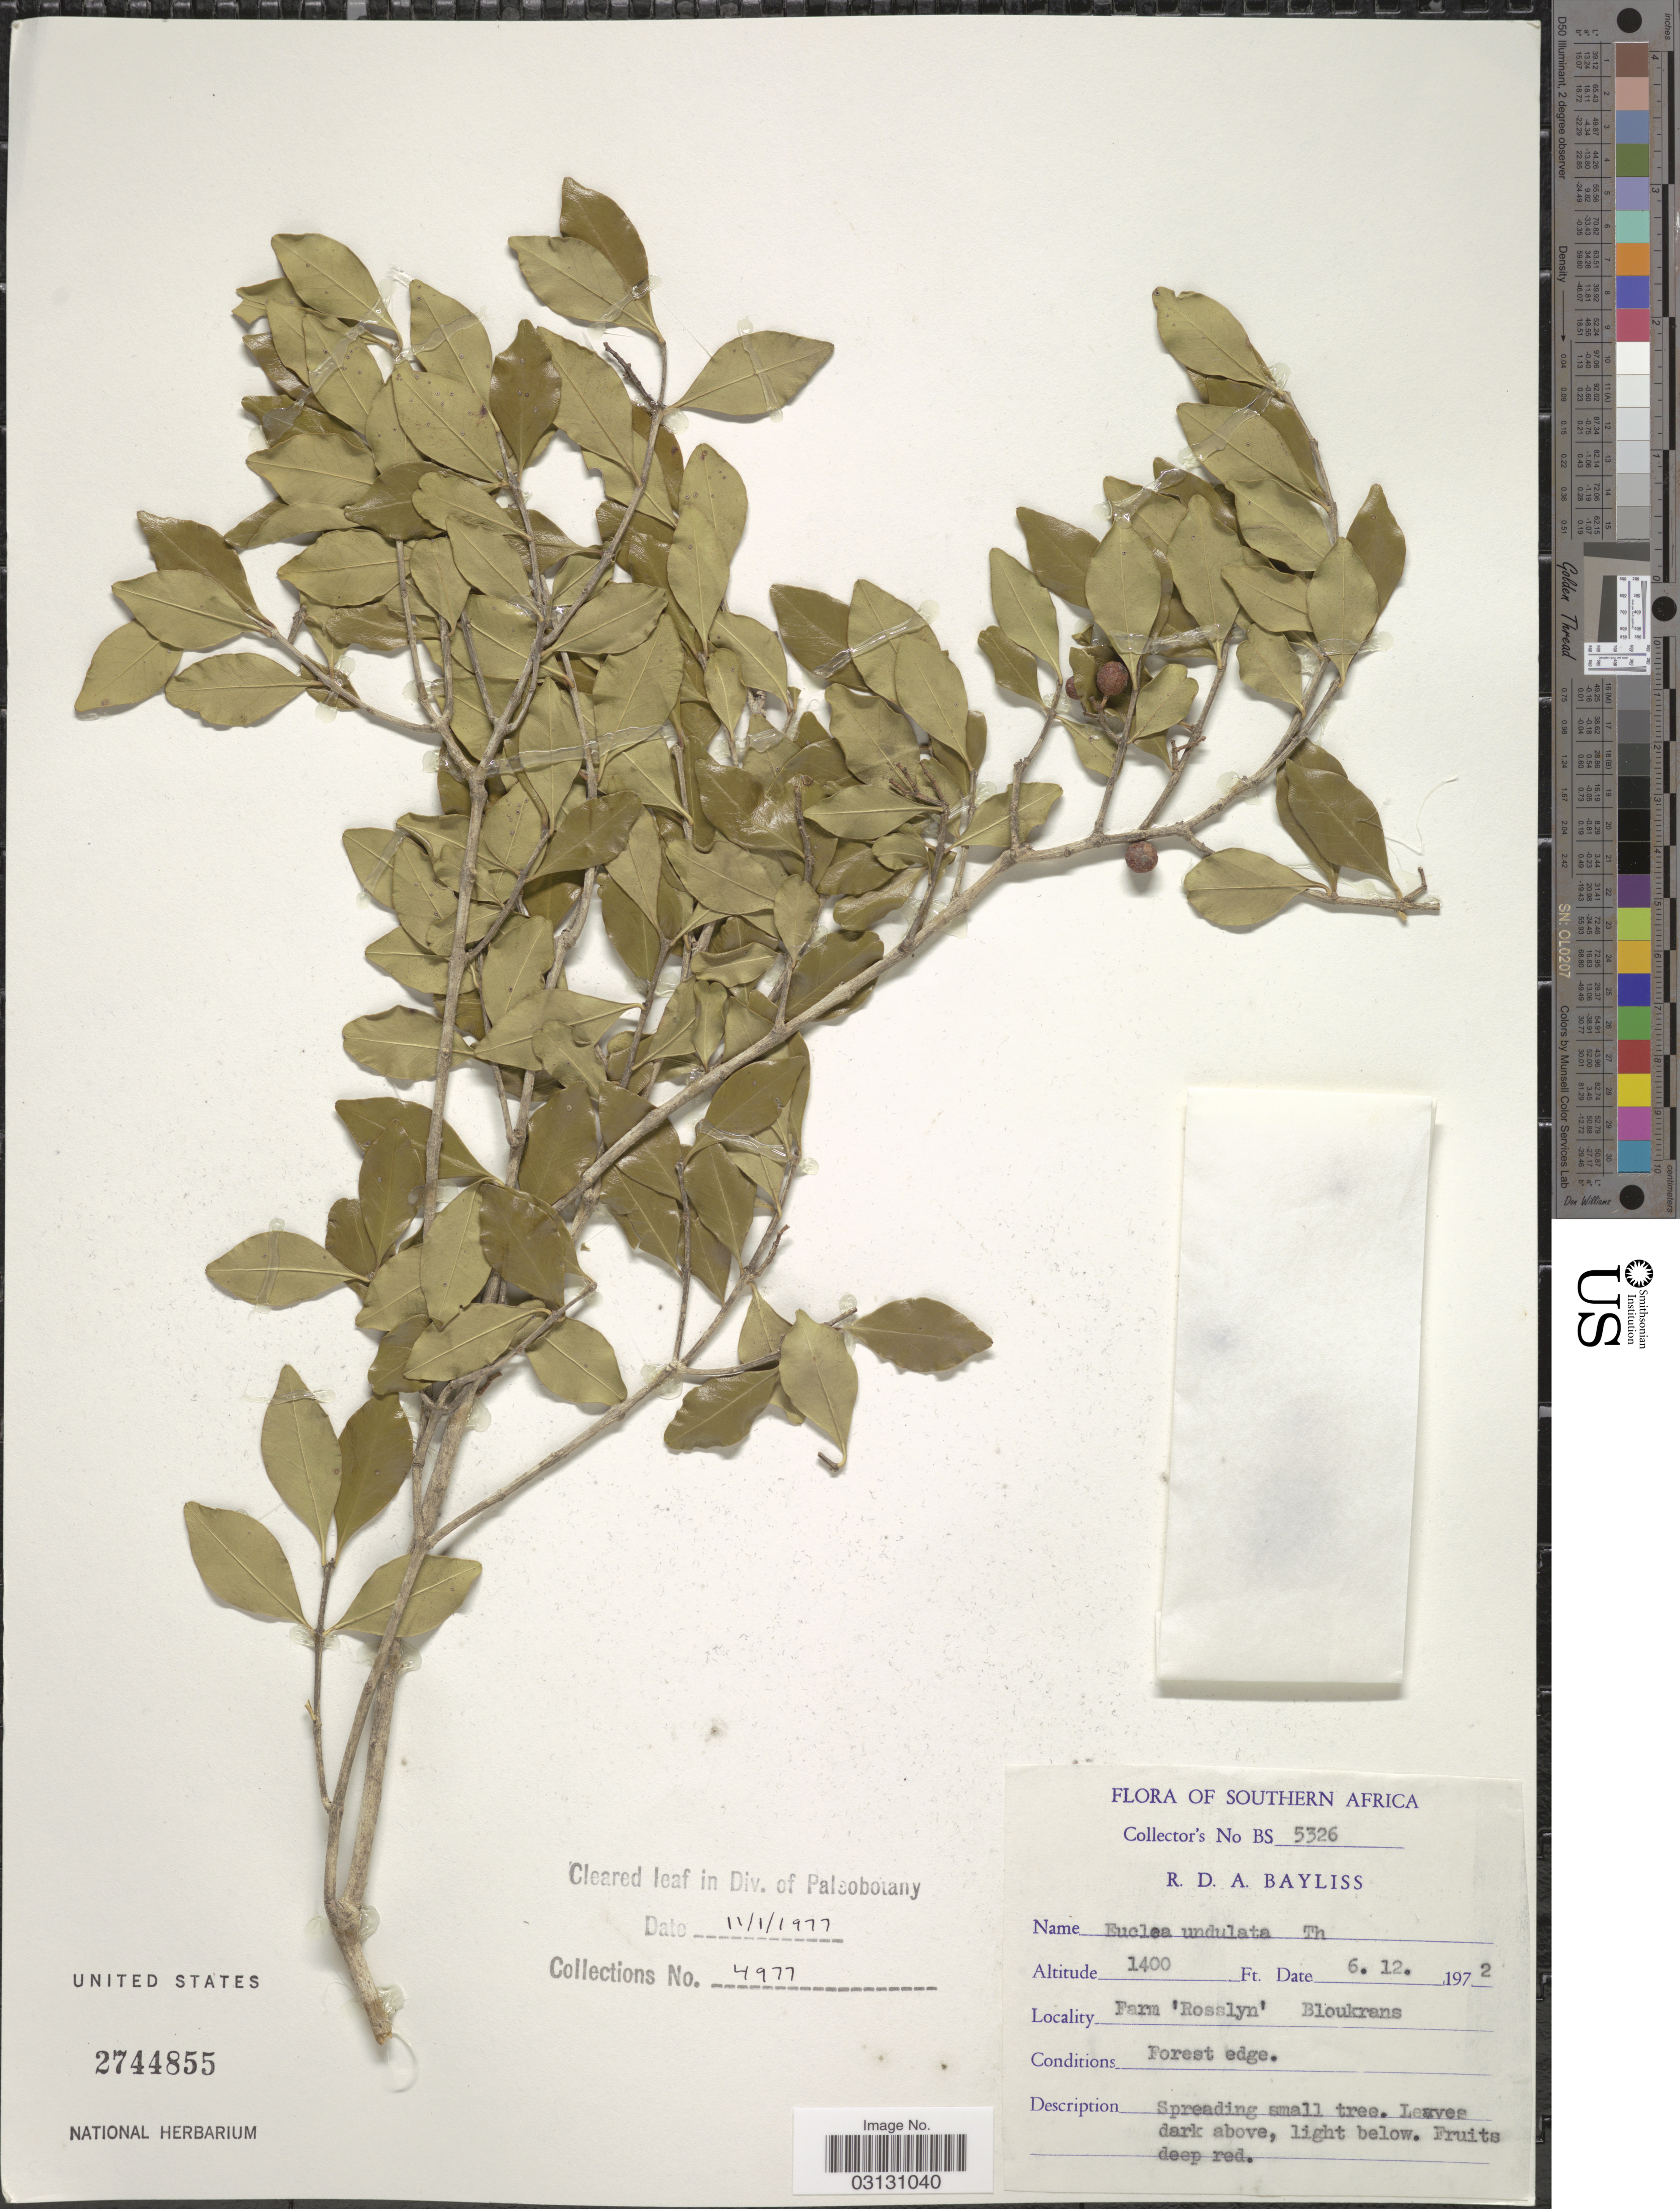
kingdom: Plantae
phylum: Tracheophyta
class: Magnoliopsida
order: Ericales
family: Ebenaceae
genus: Euclea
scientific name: Euclea undulata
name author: Thunb.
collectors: R. Bayliss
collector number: BS5326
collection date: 1972-12-06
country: South Africa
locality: Farm 'Rosalyn' Bloukrans.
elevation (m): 427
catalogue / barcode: US 2744855